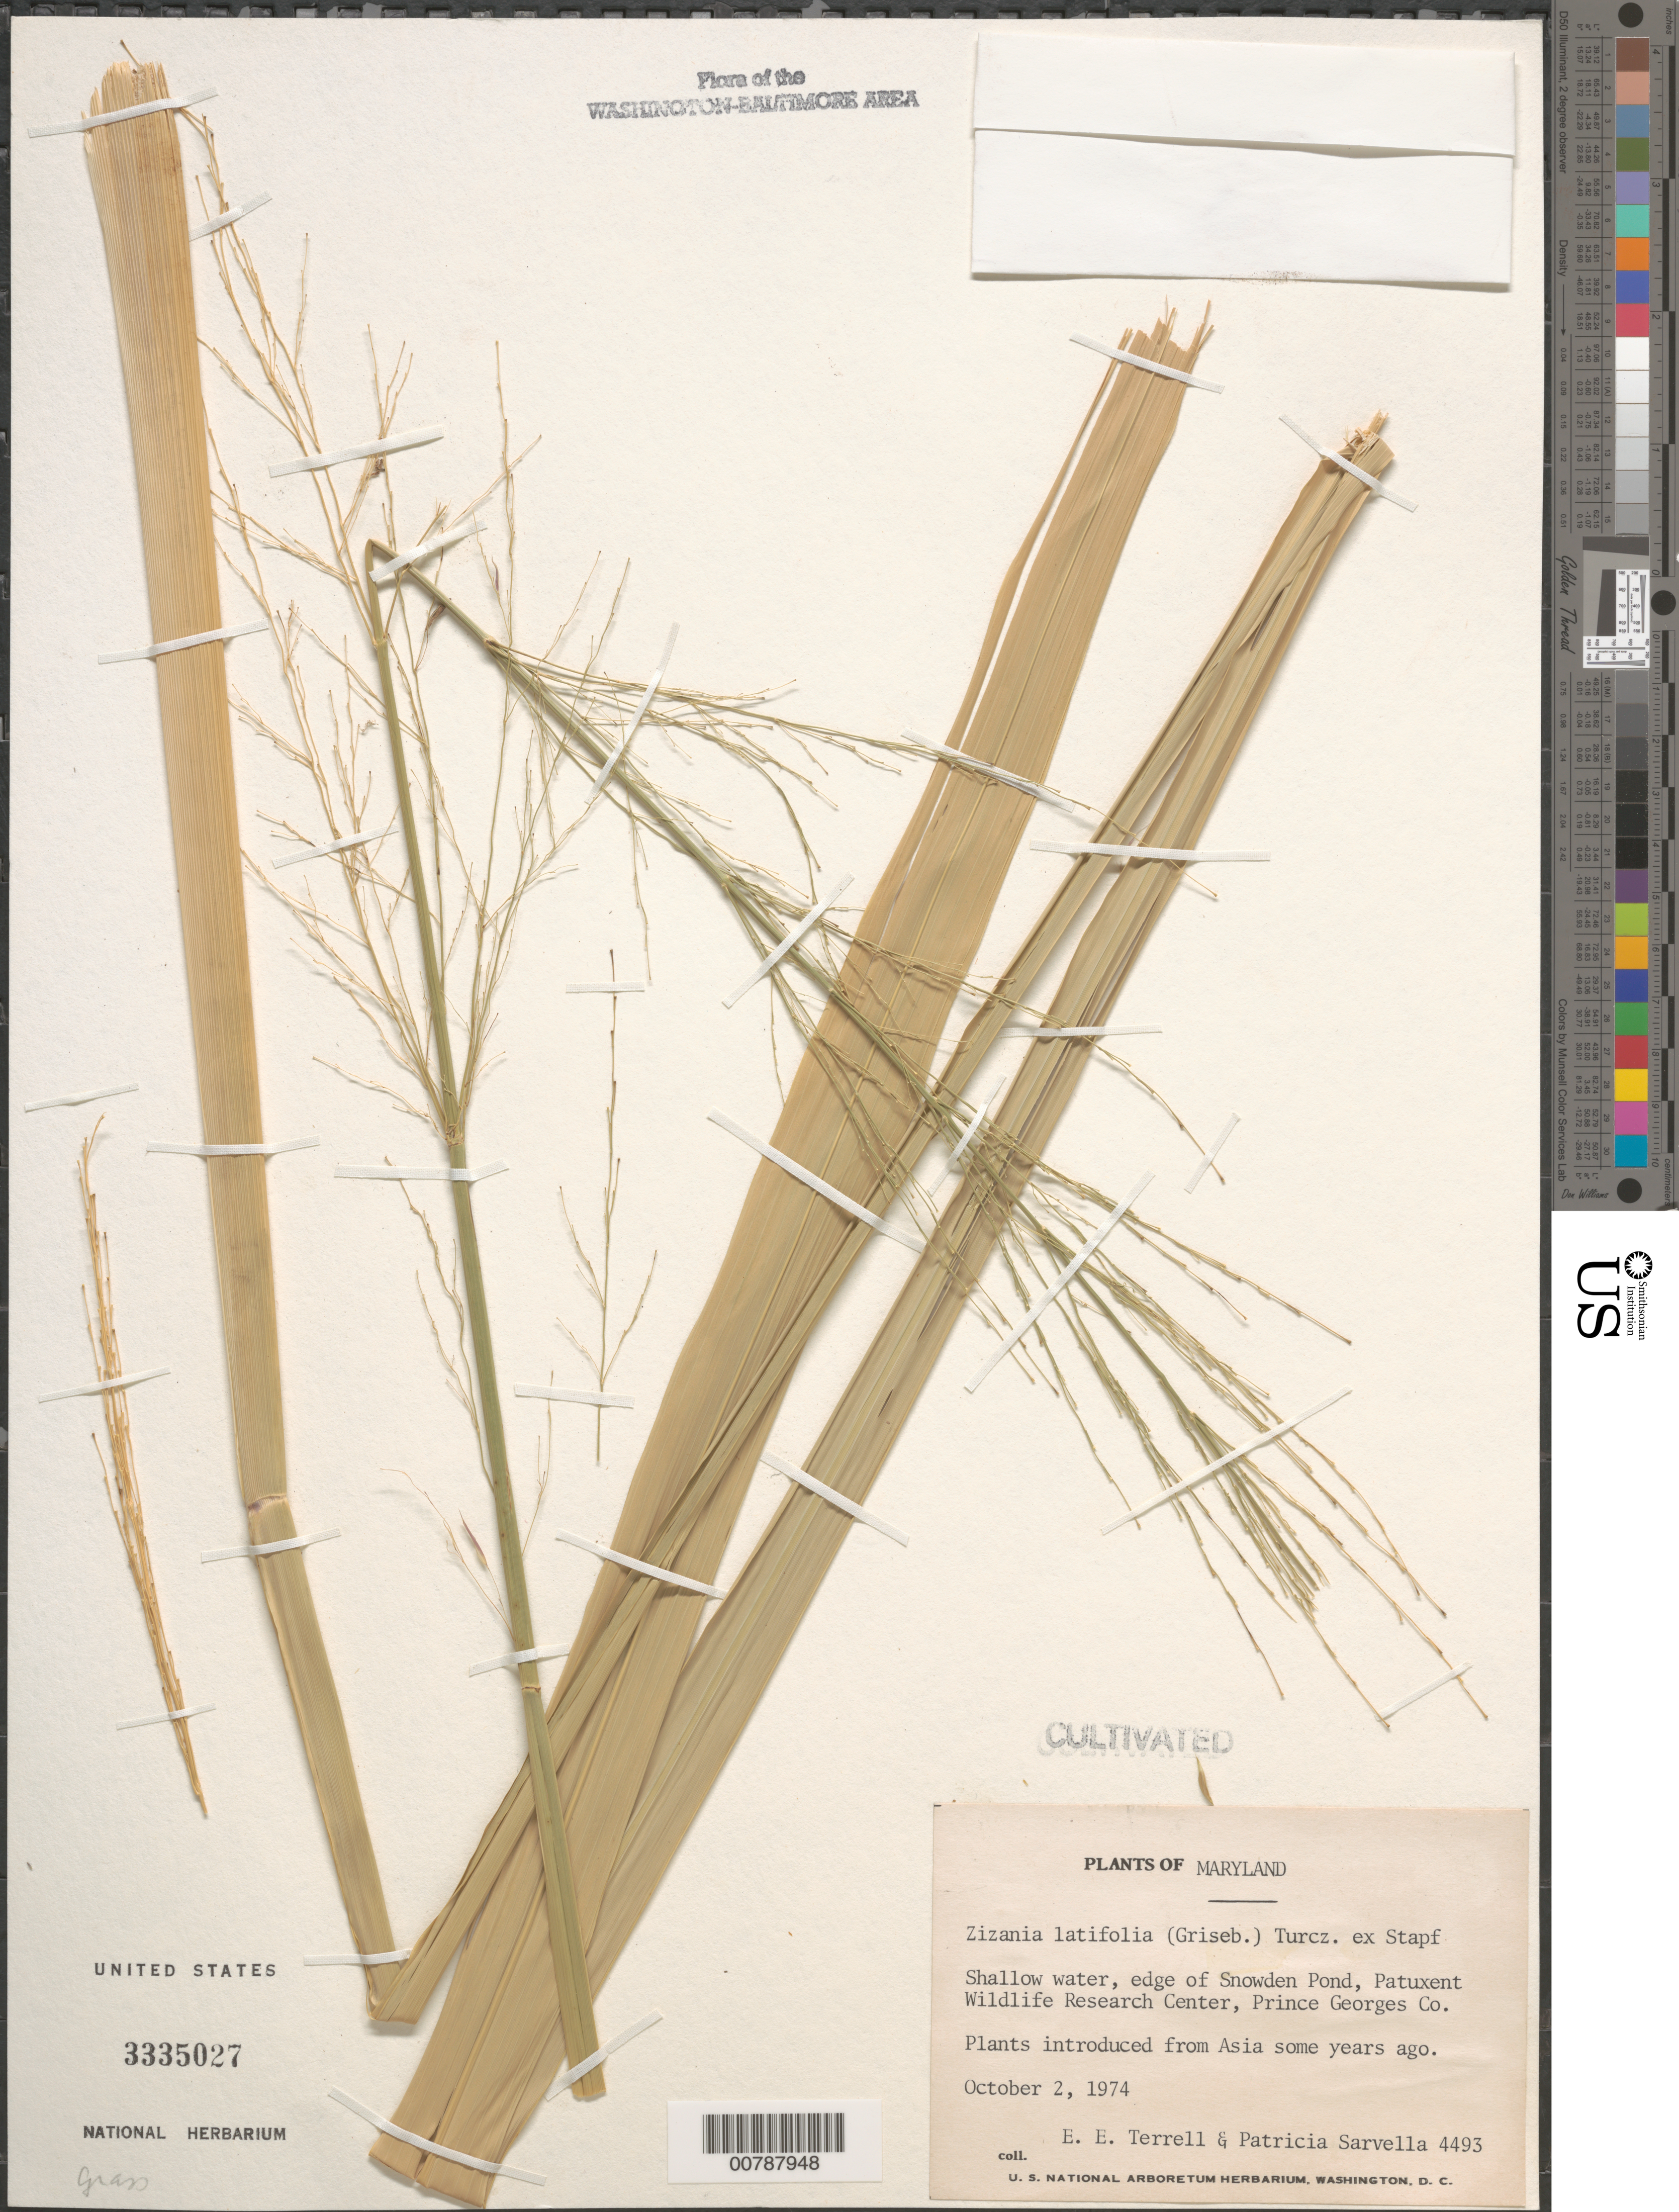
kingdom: Plantae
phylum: Tracheophyta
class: Liliopsida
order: Poales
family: Poaceae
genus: Zizania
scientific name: Zizania latifolia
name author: (Griseb.) Stapf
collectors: E. E. Terrell & P. Sarvella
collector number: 4493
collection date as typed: October 2, 1974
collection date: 1974-10-02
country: United States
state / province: Maryland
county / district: Prince George's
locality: Snowden Pond, Patuxent Wildlife Research Center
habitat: Shallow water.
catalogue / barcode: US 3335027